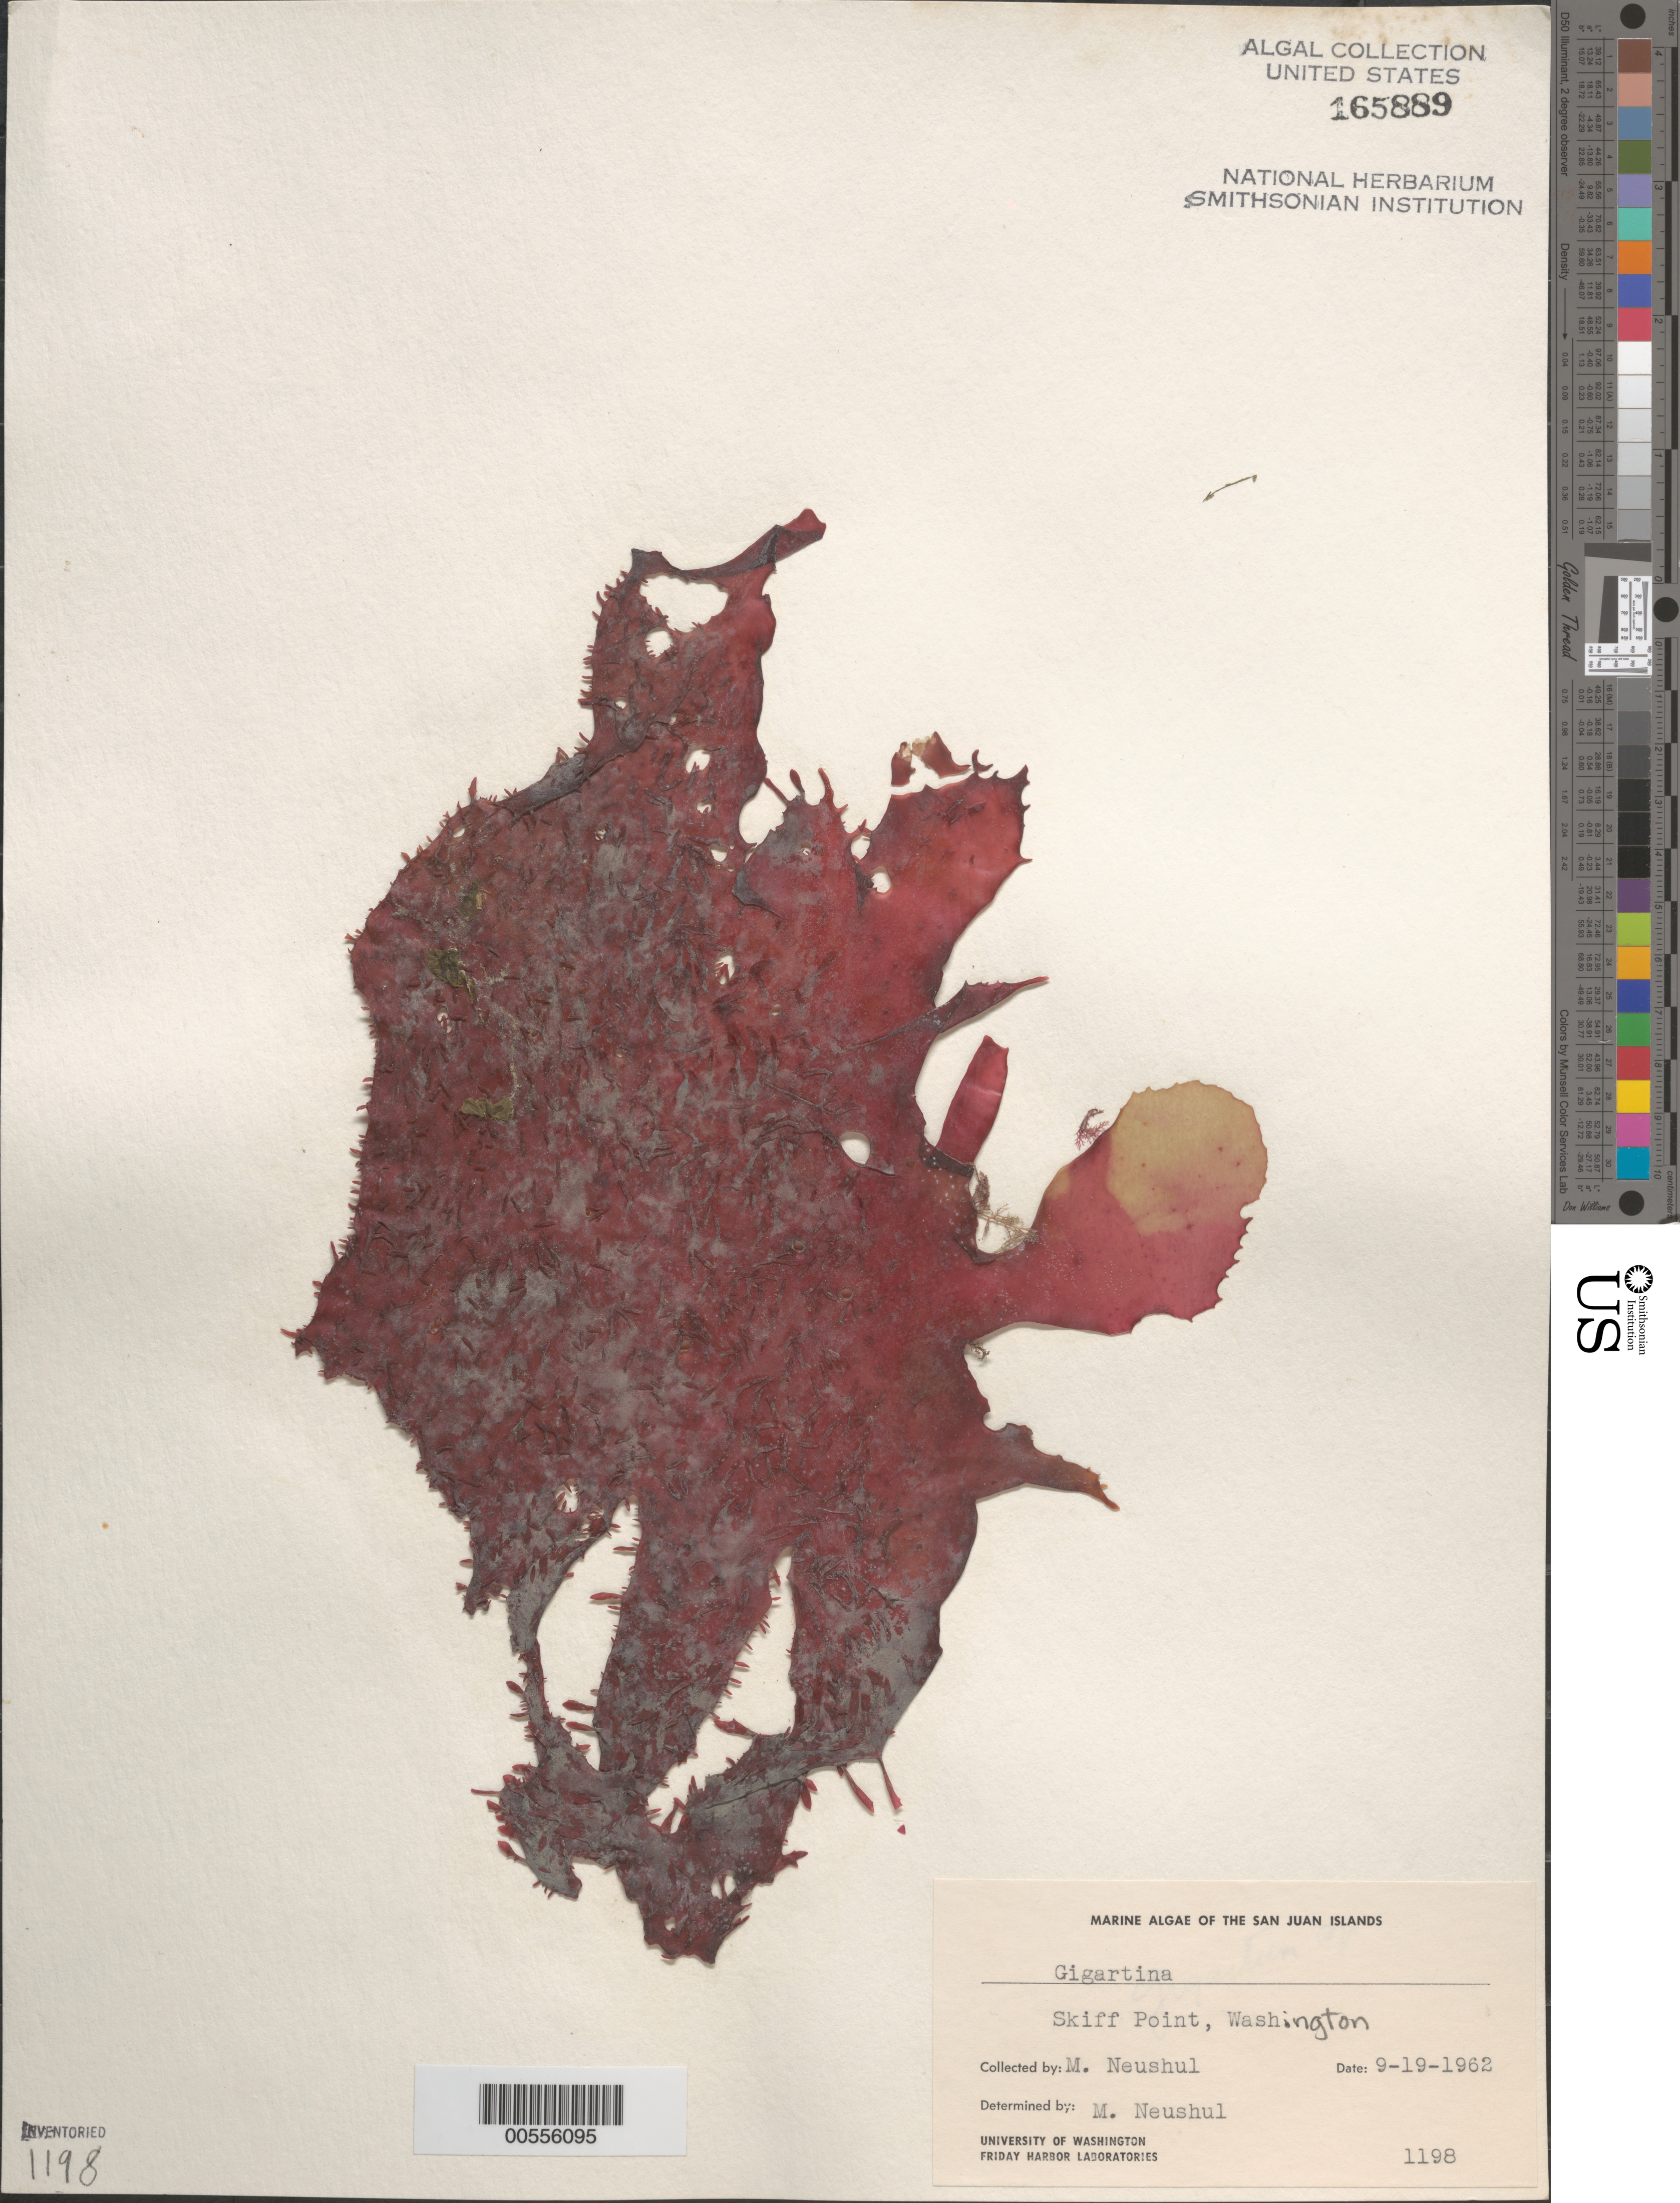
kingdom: Plantae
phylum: Rhodophyta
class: Florideophyceae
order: Gigartinales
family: Gigartinaceae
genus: Gigartina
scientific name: Gigartina sp.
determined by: Neushul, M.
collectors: M. Neushul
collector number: Neushul 1198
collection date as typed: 19 Sep 1962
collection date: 1962-09-19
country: United States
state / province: Washington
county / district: San Juan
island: San Juan Island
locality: Skiff Point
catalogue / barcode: US 165889